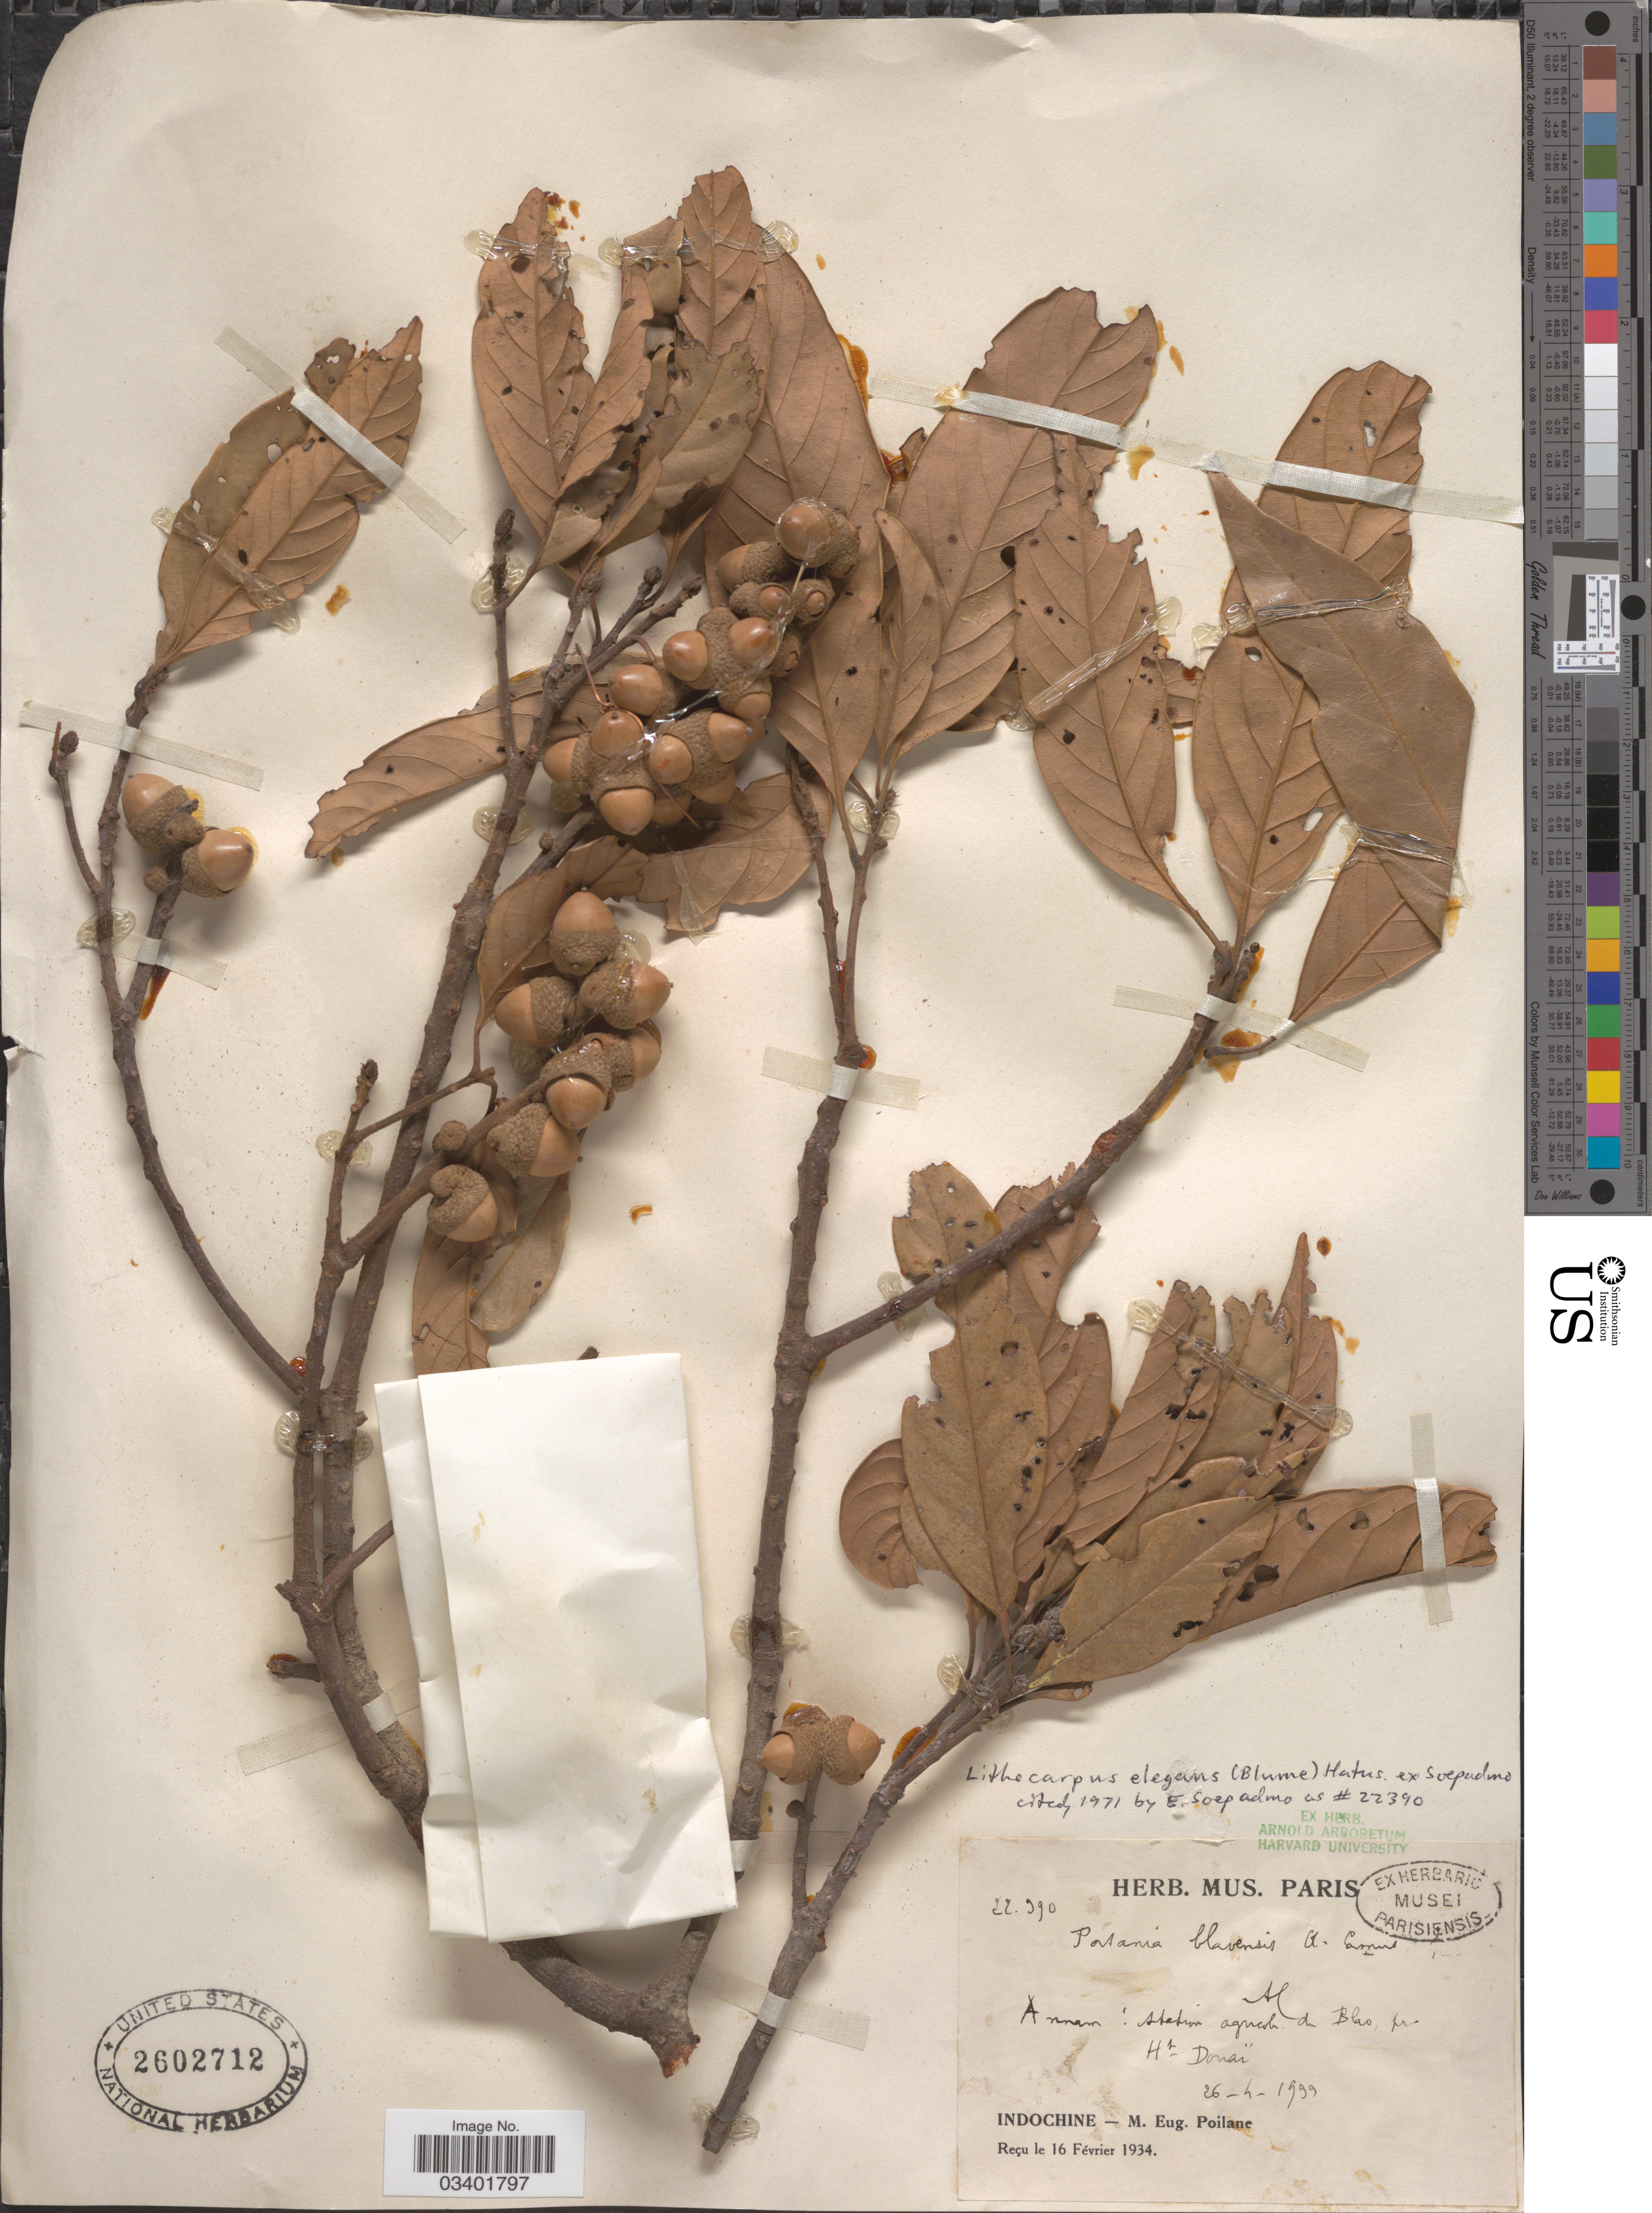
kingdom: Plantae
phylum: Tracheophyta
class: Magnoliopsida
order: Fagales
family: Fagaceae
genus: Lithocarpus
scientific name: Lithocarpus elegans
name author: (Blume) Hatus. ex Soepadmo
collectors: M. Poilane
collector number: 22390*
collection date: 1999-04-26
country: Vietnam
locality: Annam: station agricole de Blao, pr. Ht Donaï. Indochine.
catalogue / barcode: US 2602712